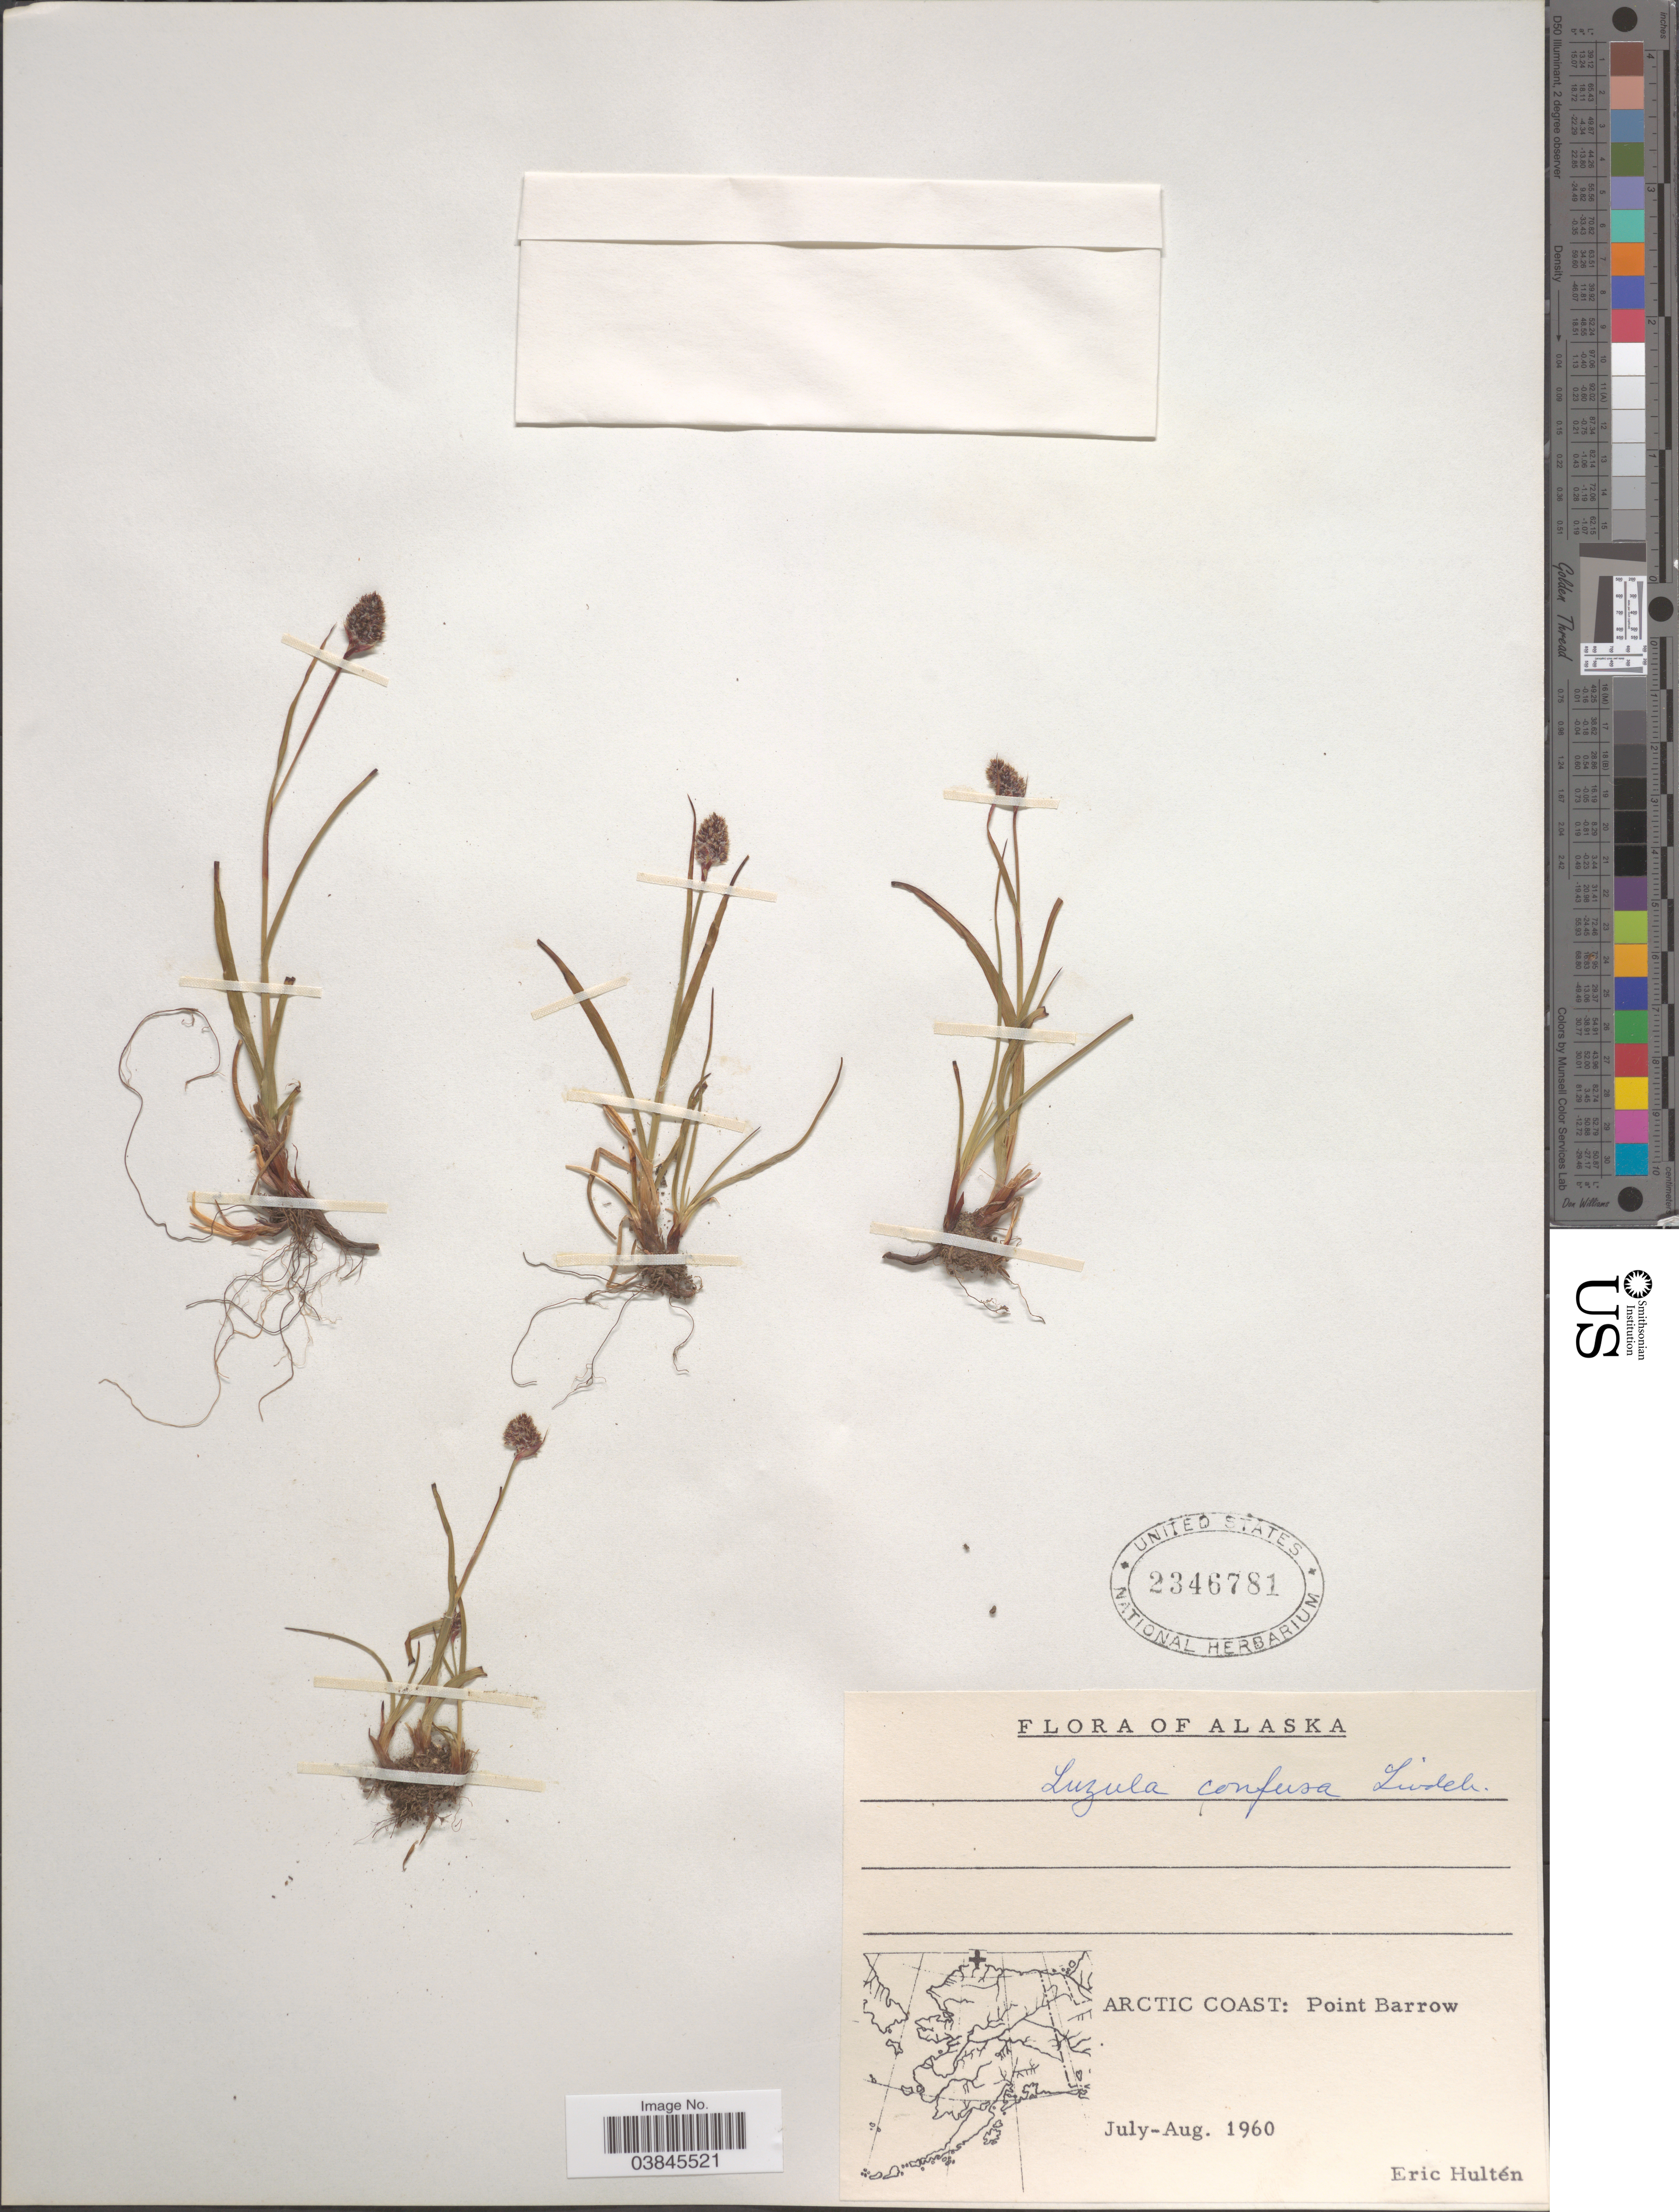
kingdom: Plantae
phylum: Tracheophyta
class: Liliopsida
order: Poales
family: Juncaceae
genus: Luzula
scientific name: Luzula confusa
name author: Lindeb.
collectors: E. G. Hultén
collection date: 1960-07/1960-08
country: United States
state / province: Alaska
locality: Arctic Coast: Point Barrow.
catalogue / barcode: US 2346781